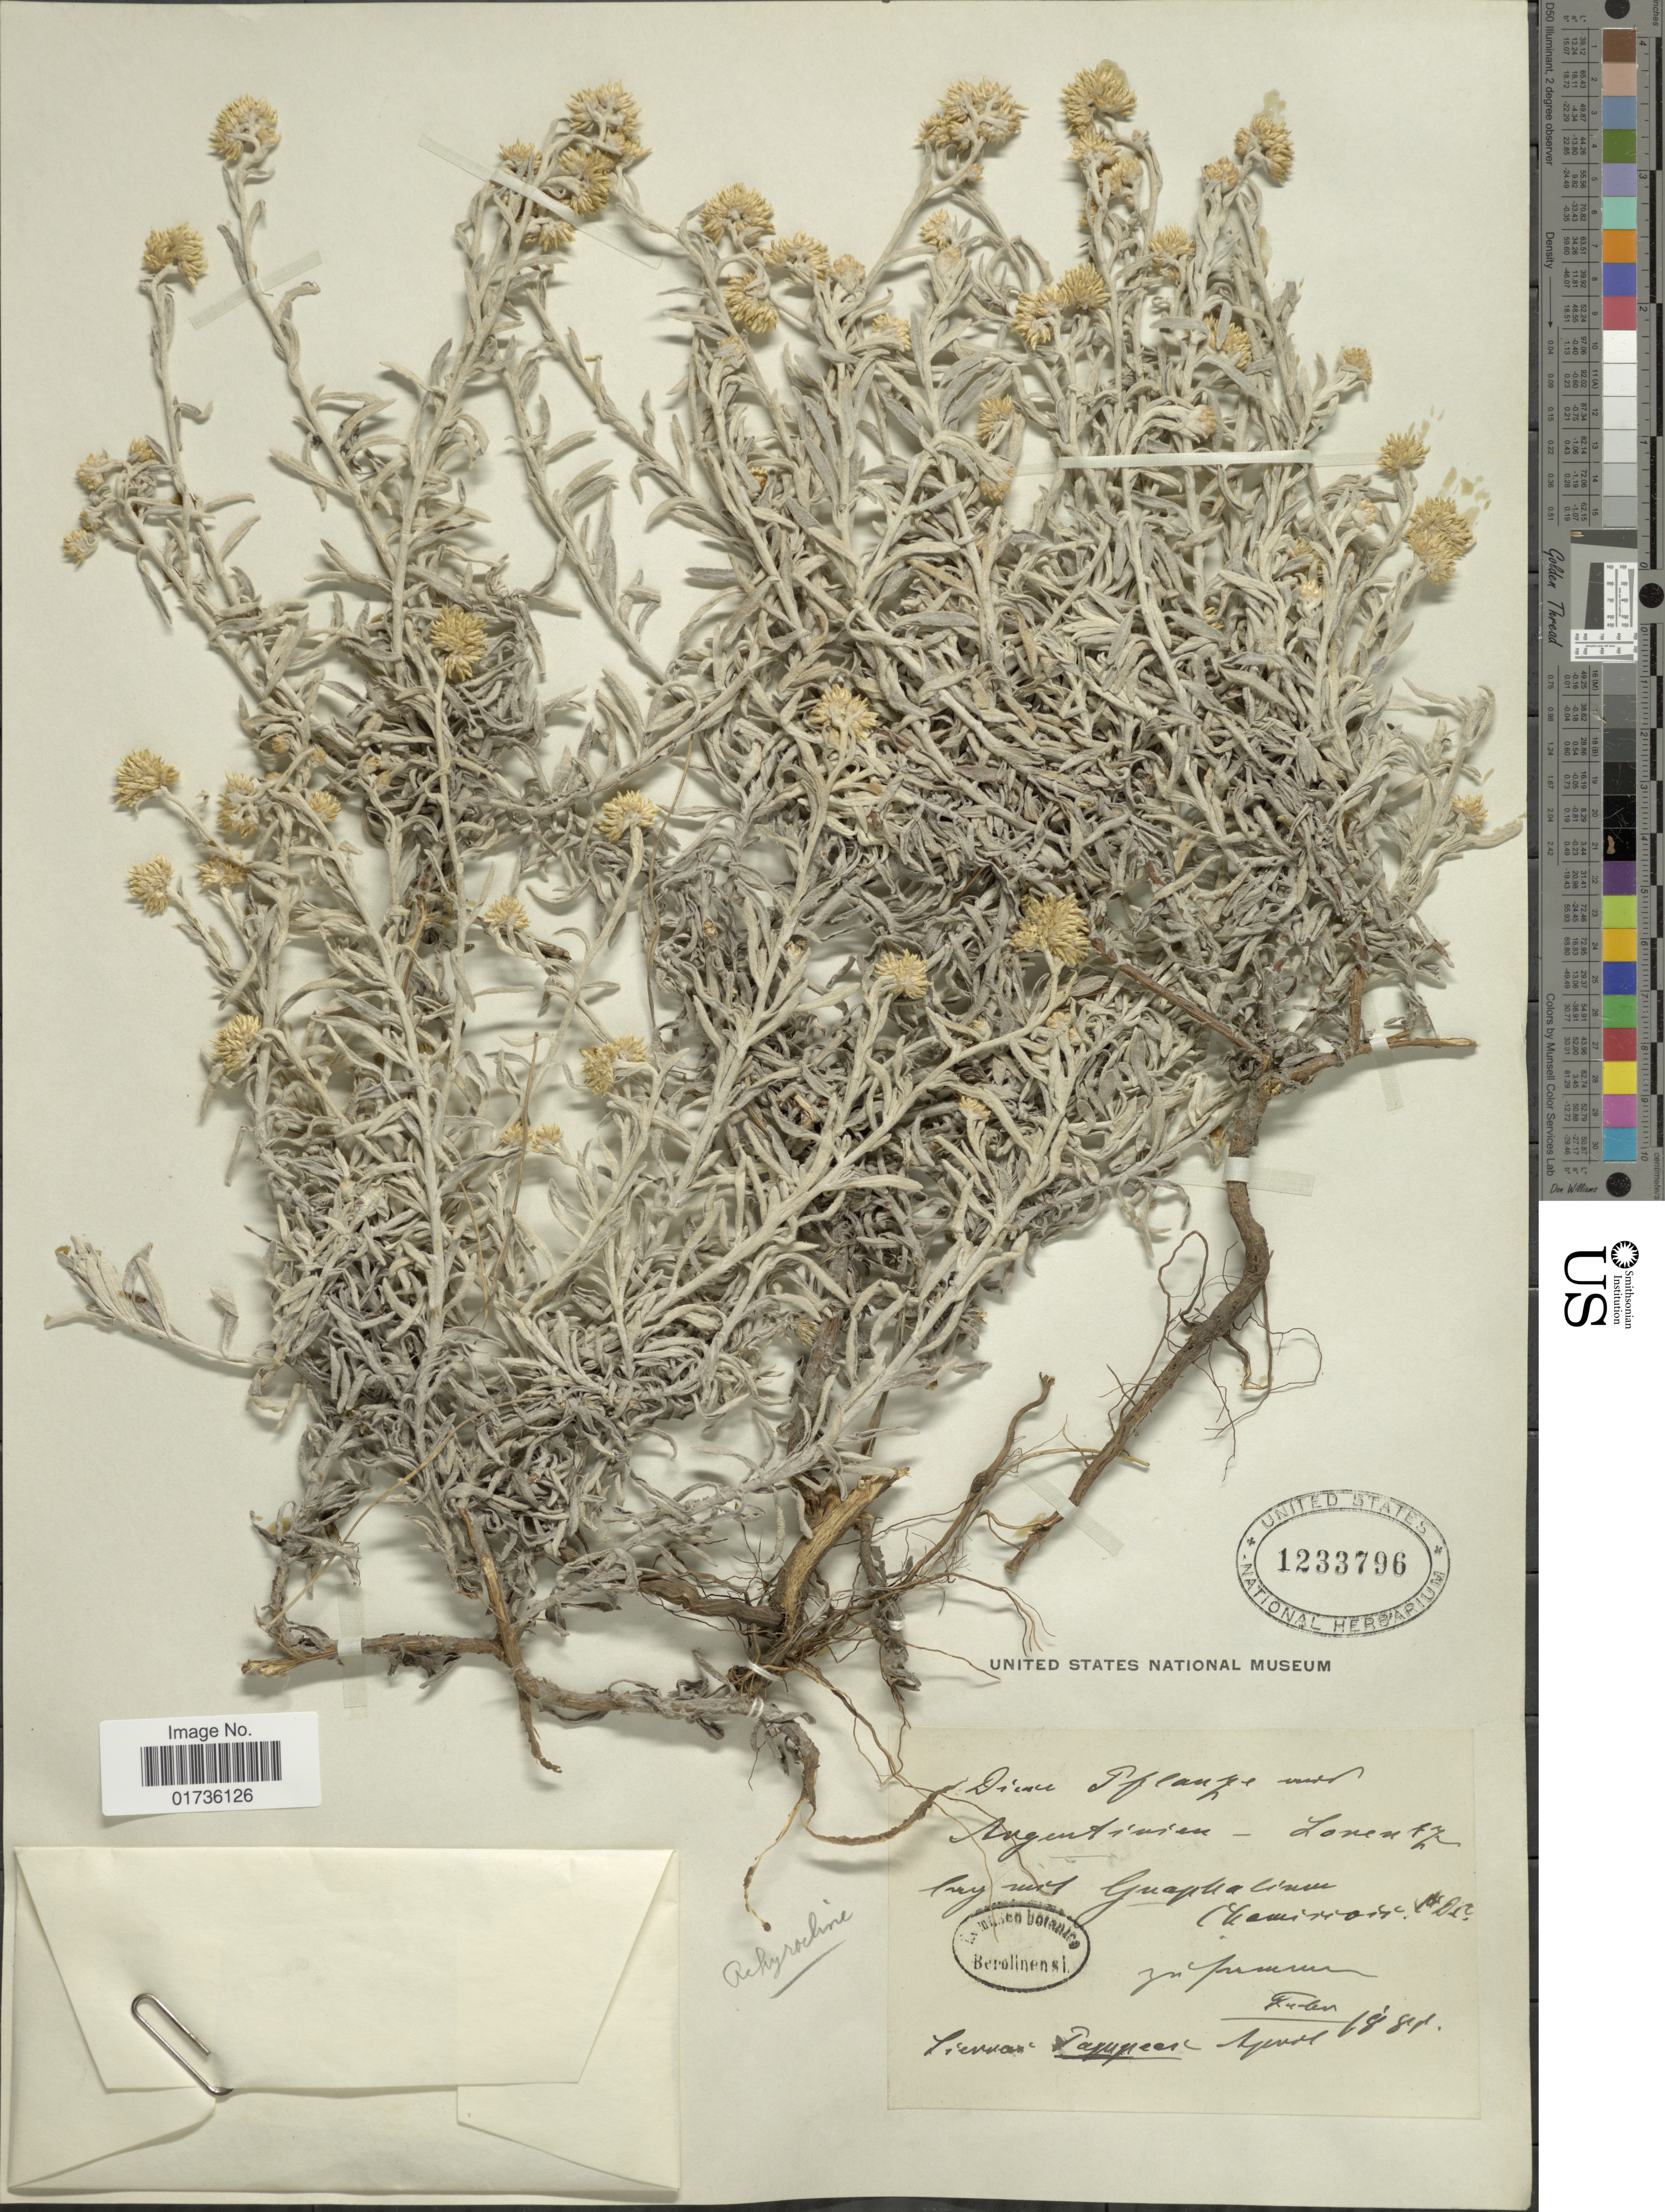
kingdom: Plantae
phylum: Tracheophyta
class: Magnoliopsida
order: Asterales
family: Asteraceae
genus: Achyrocline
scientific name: Achyrocline sp.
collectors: -. Lorentz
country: Argentina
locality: Sierra Pampean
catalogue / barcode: US 1233796